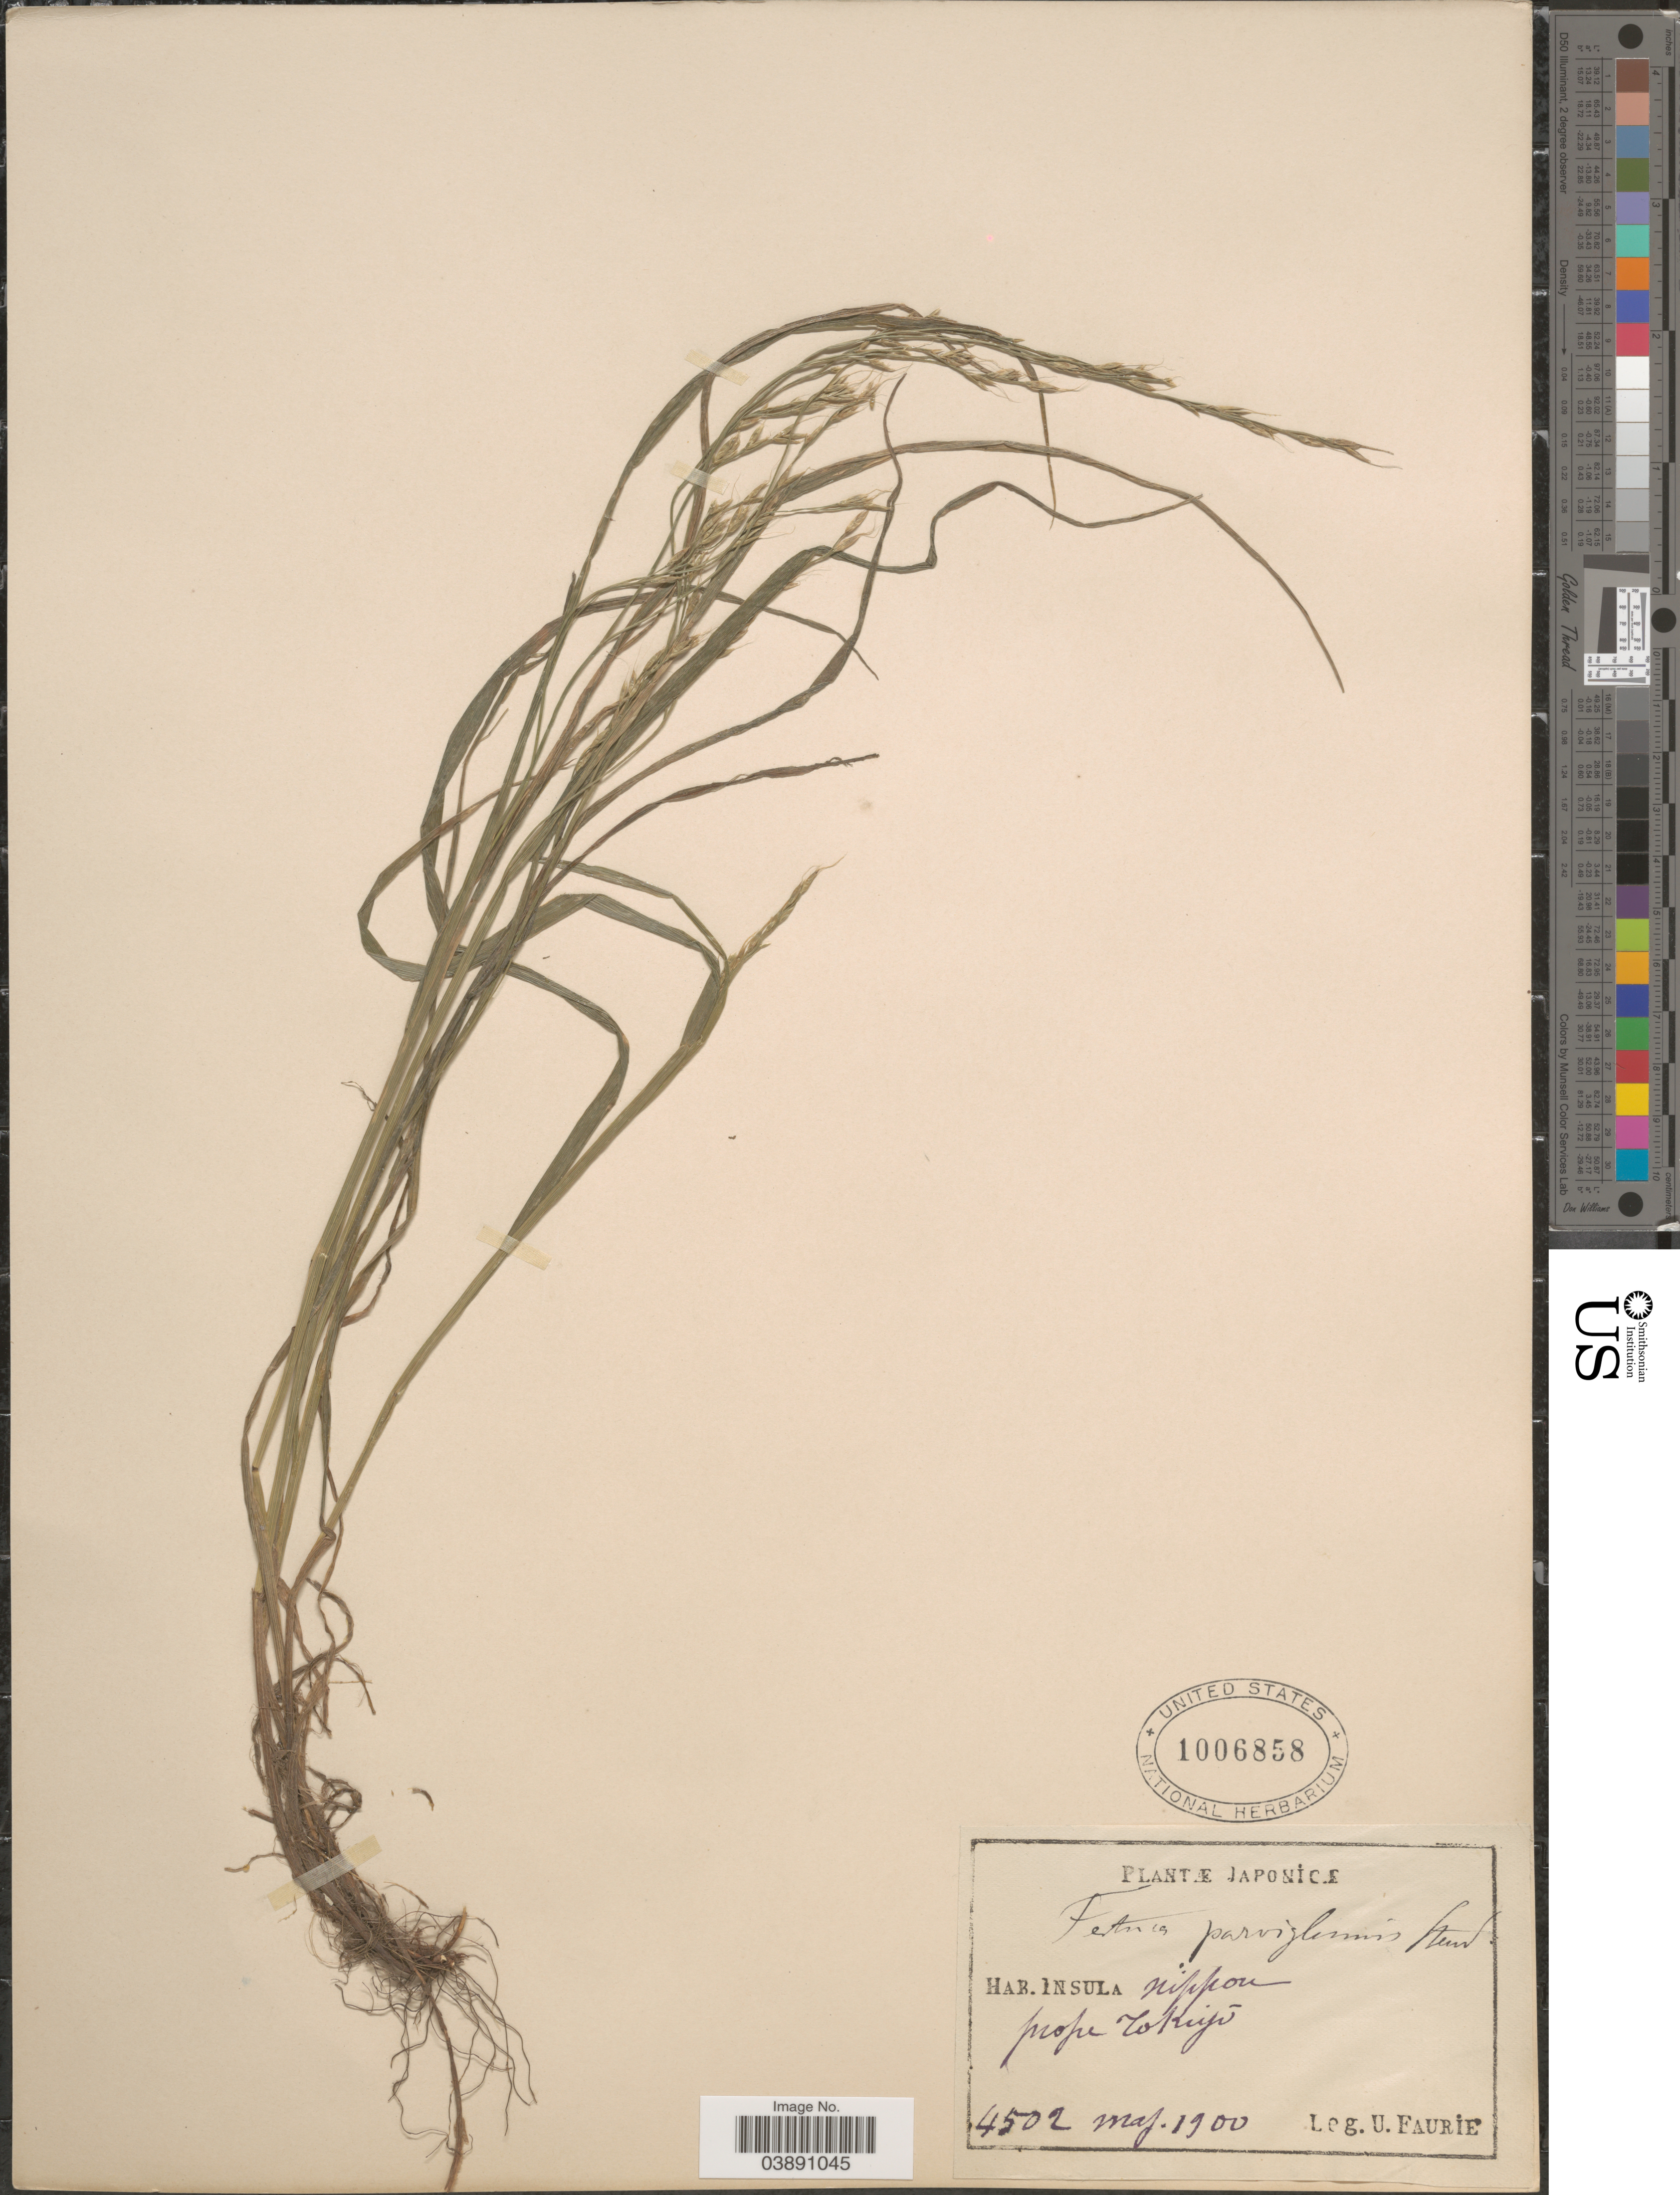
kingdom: Plantae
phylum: Tracheophyta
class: Liliopsida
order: Poales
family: Poaceae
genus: Festuca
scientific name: Festuca parvigluma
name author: Steud.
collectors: U. Faurie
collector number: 4502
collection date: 1900-05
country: Japan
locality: Japonicae. Insula Nippon prope Tokiyo.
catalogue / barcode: US 1006858